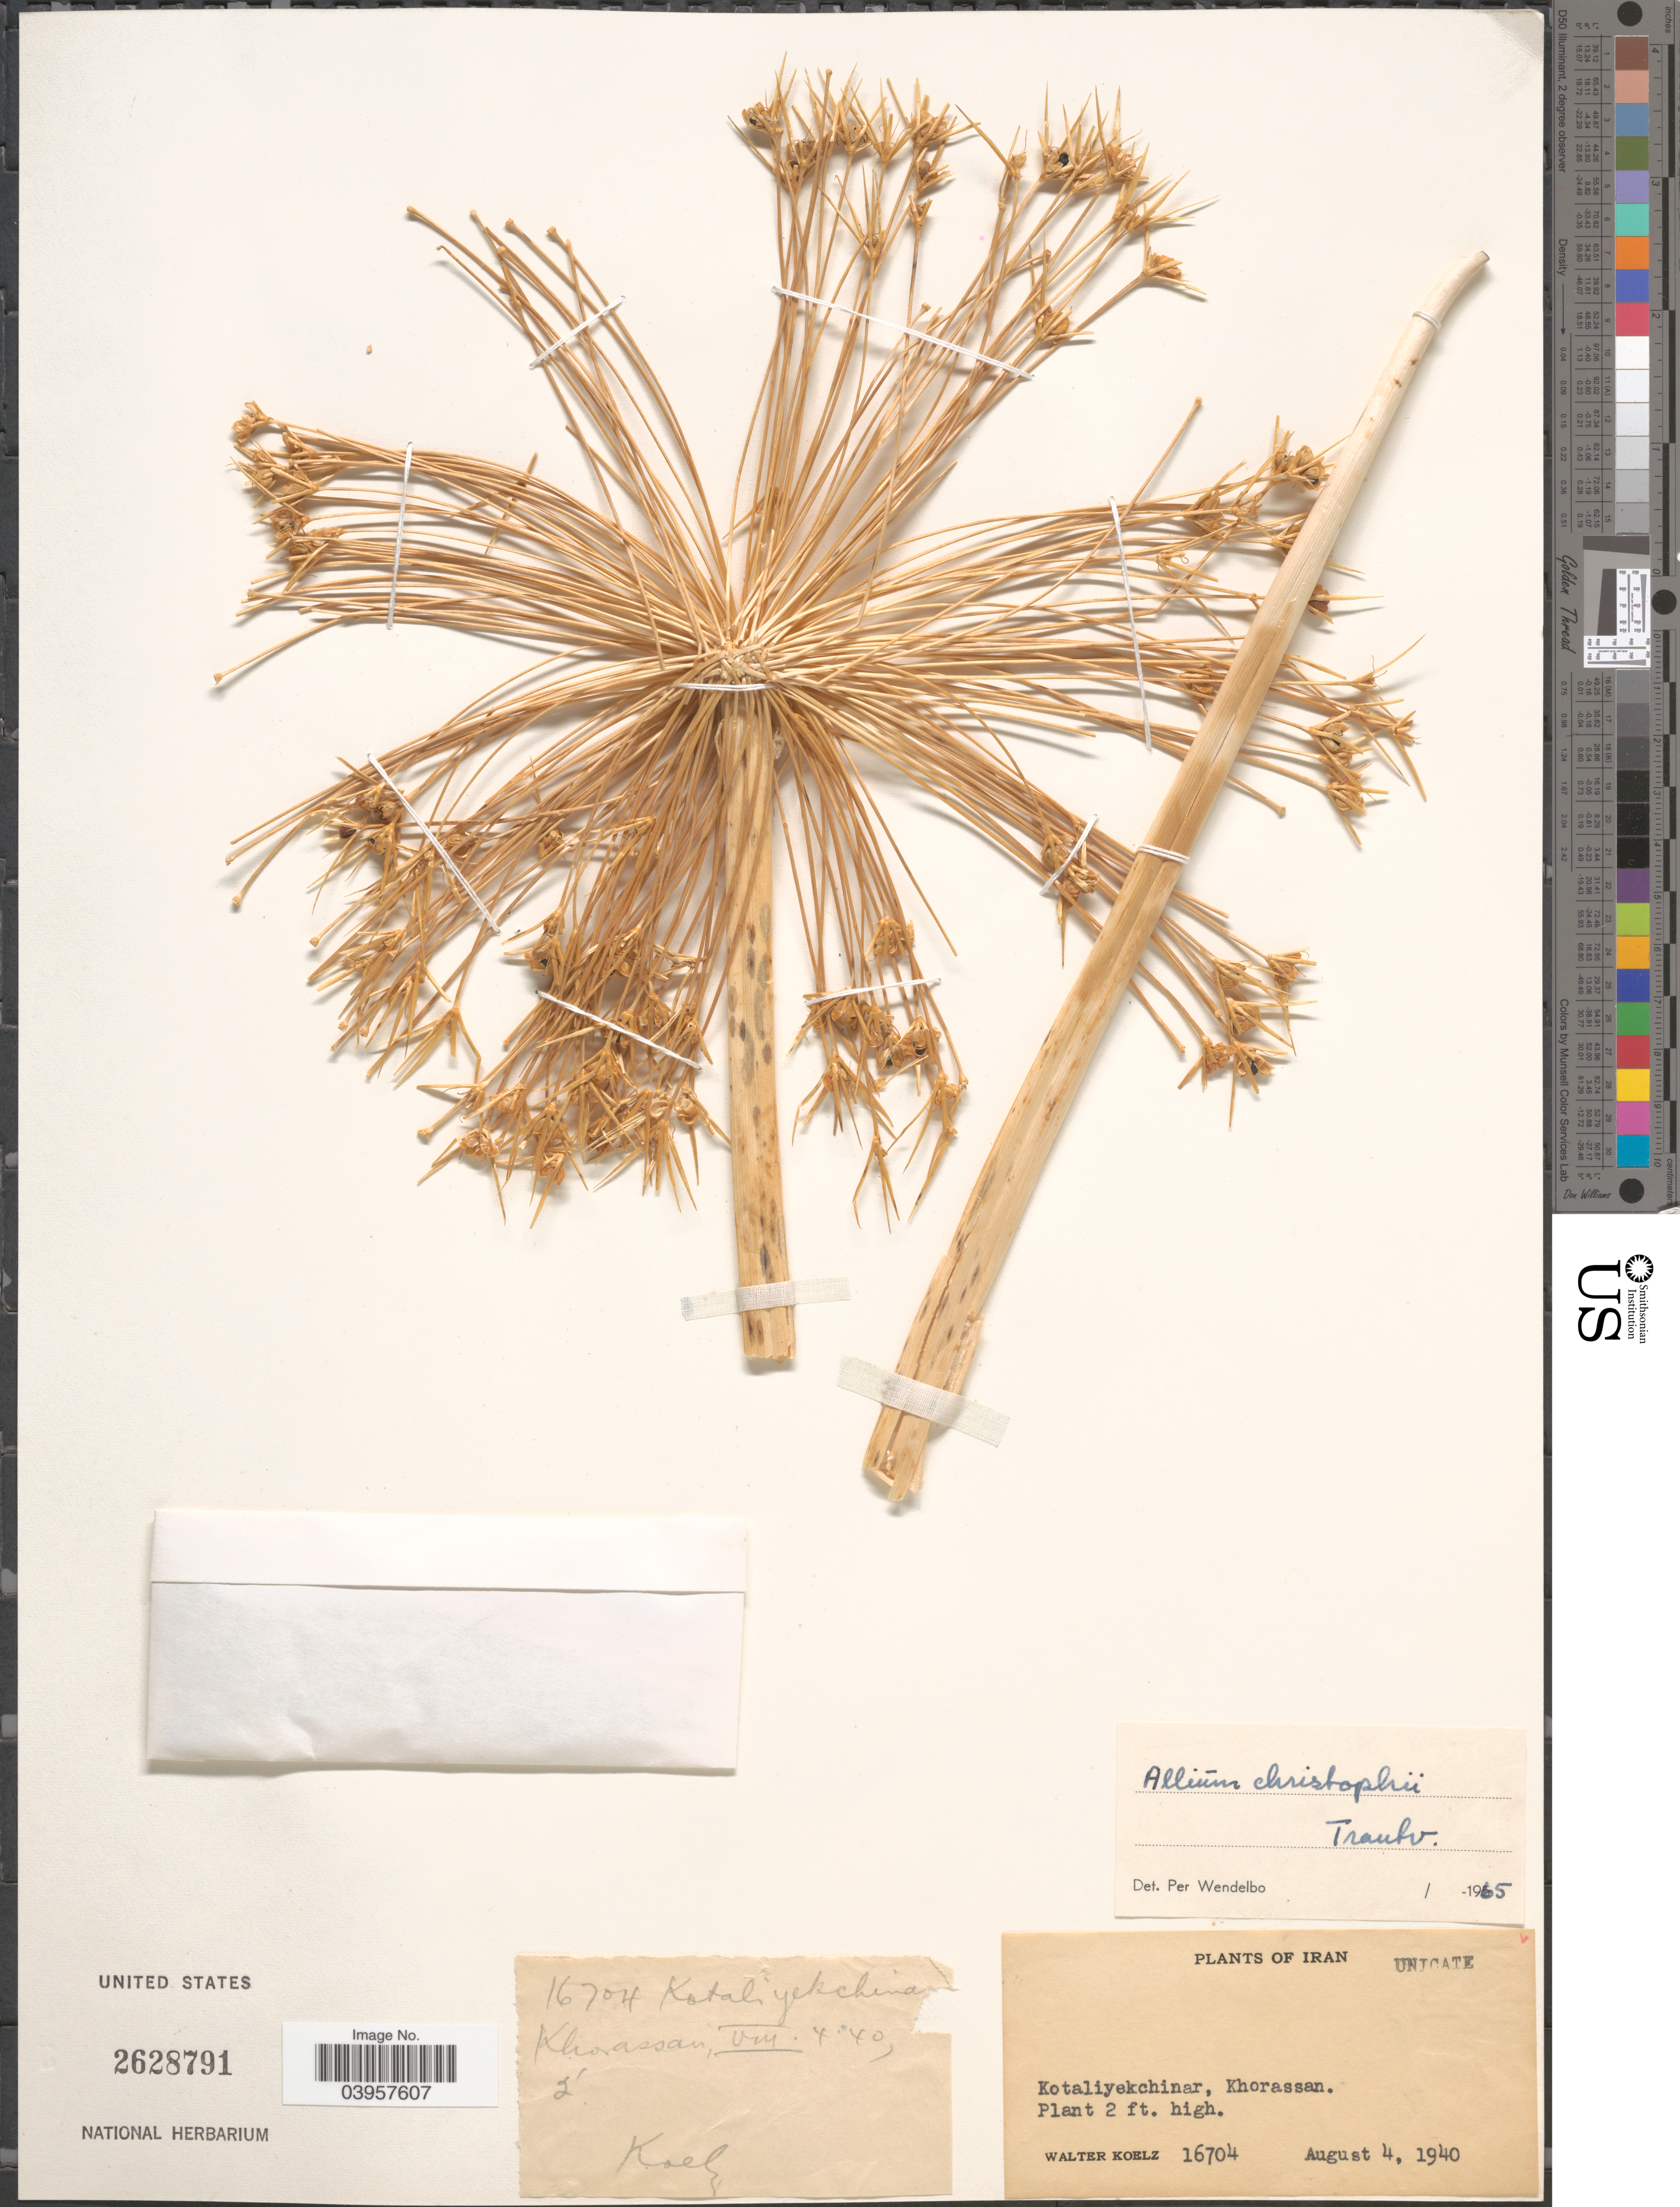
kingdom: Plantae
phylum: Tracheophyta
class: Liliopsida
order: Asparagales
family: Amaryllidaceae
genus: Allium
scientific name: Allium cristophii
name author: Trautv.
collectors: W. N. Koelz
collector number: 16704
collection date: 1940-08-04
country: Iran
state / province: Khorasan [obsolete]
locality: Kotaliyekchinar, Khorassan.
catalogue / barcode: US 2628791